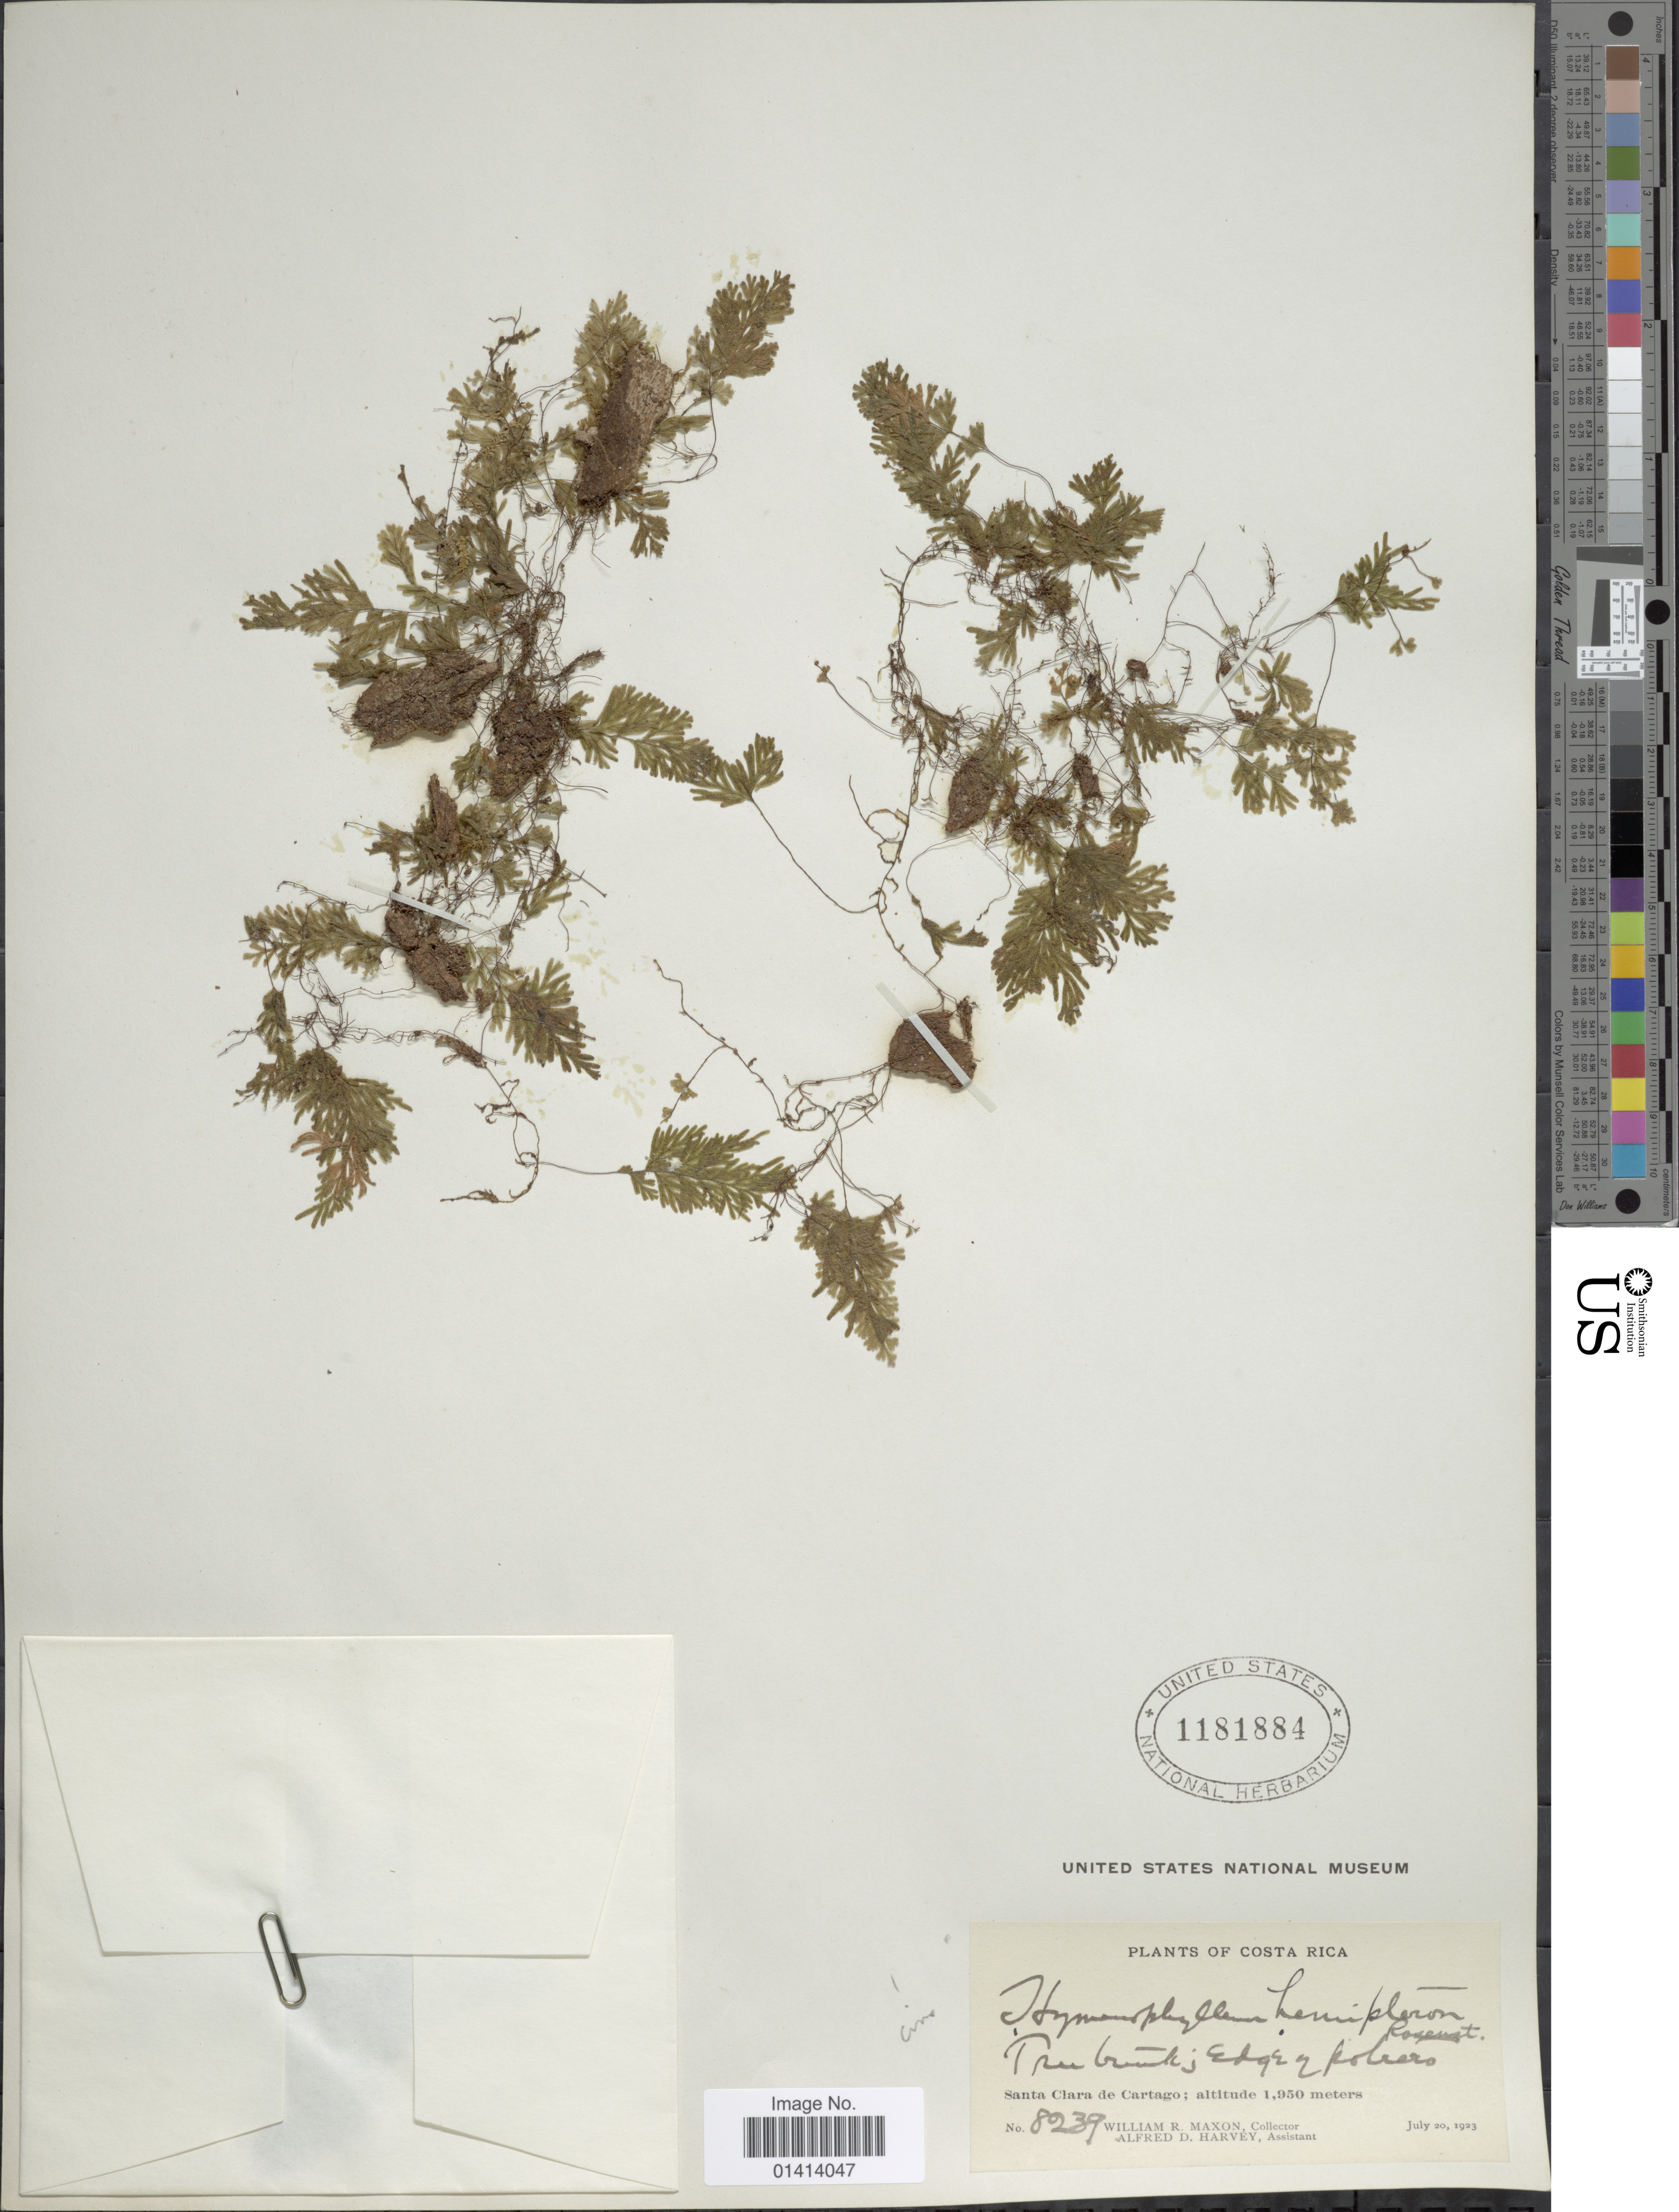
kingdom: Plantae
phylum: Tracheophyta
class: Polypodiopsida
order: Hymenophyllales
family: Hymenophyllaceae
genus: Hymenophyllum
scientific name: Hymenophyllum hemipteron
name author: Rosenst.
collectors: W. R. Maxon & A. D. Harvey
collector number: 8239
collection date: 1923-07-20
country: Costa Rica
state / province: Cartago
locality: Santa Clara de Cartago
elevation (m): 1950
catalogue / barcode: US 1181884